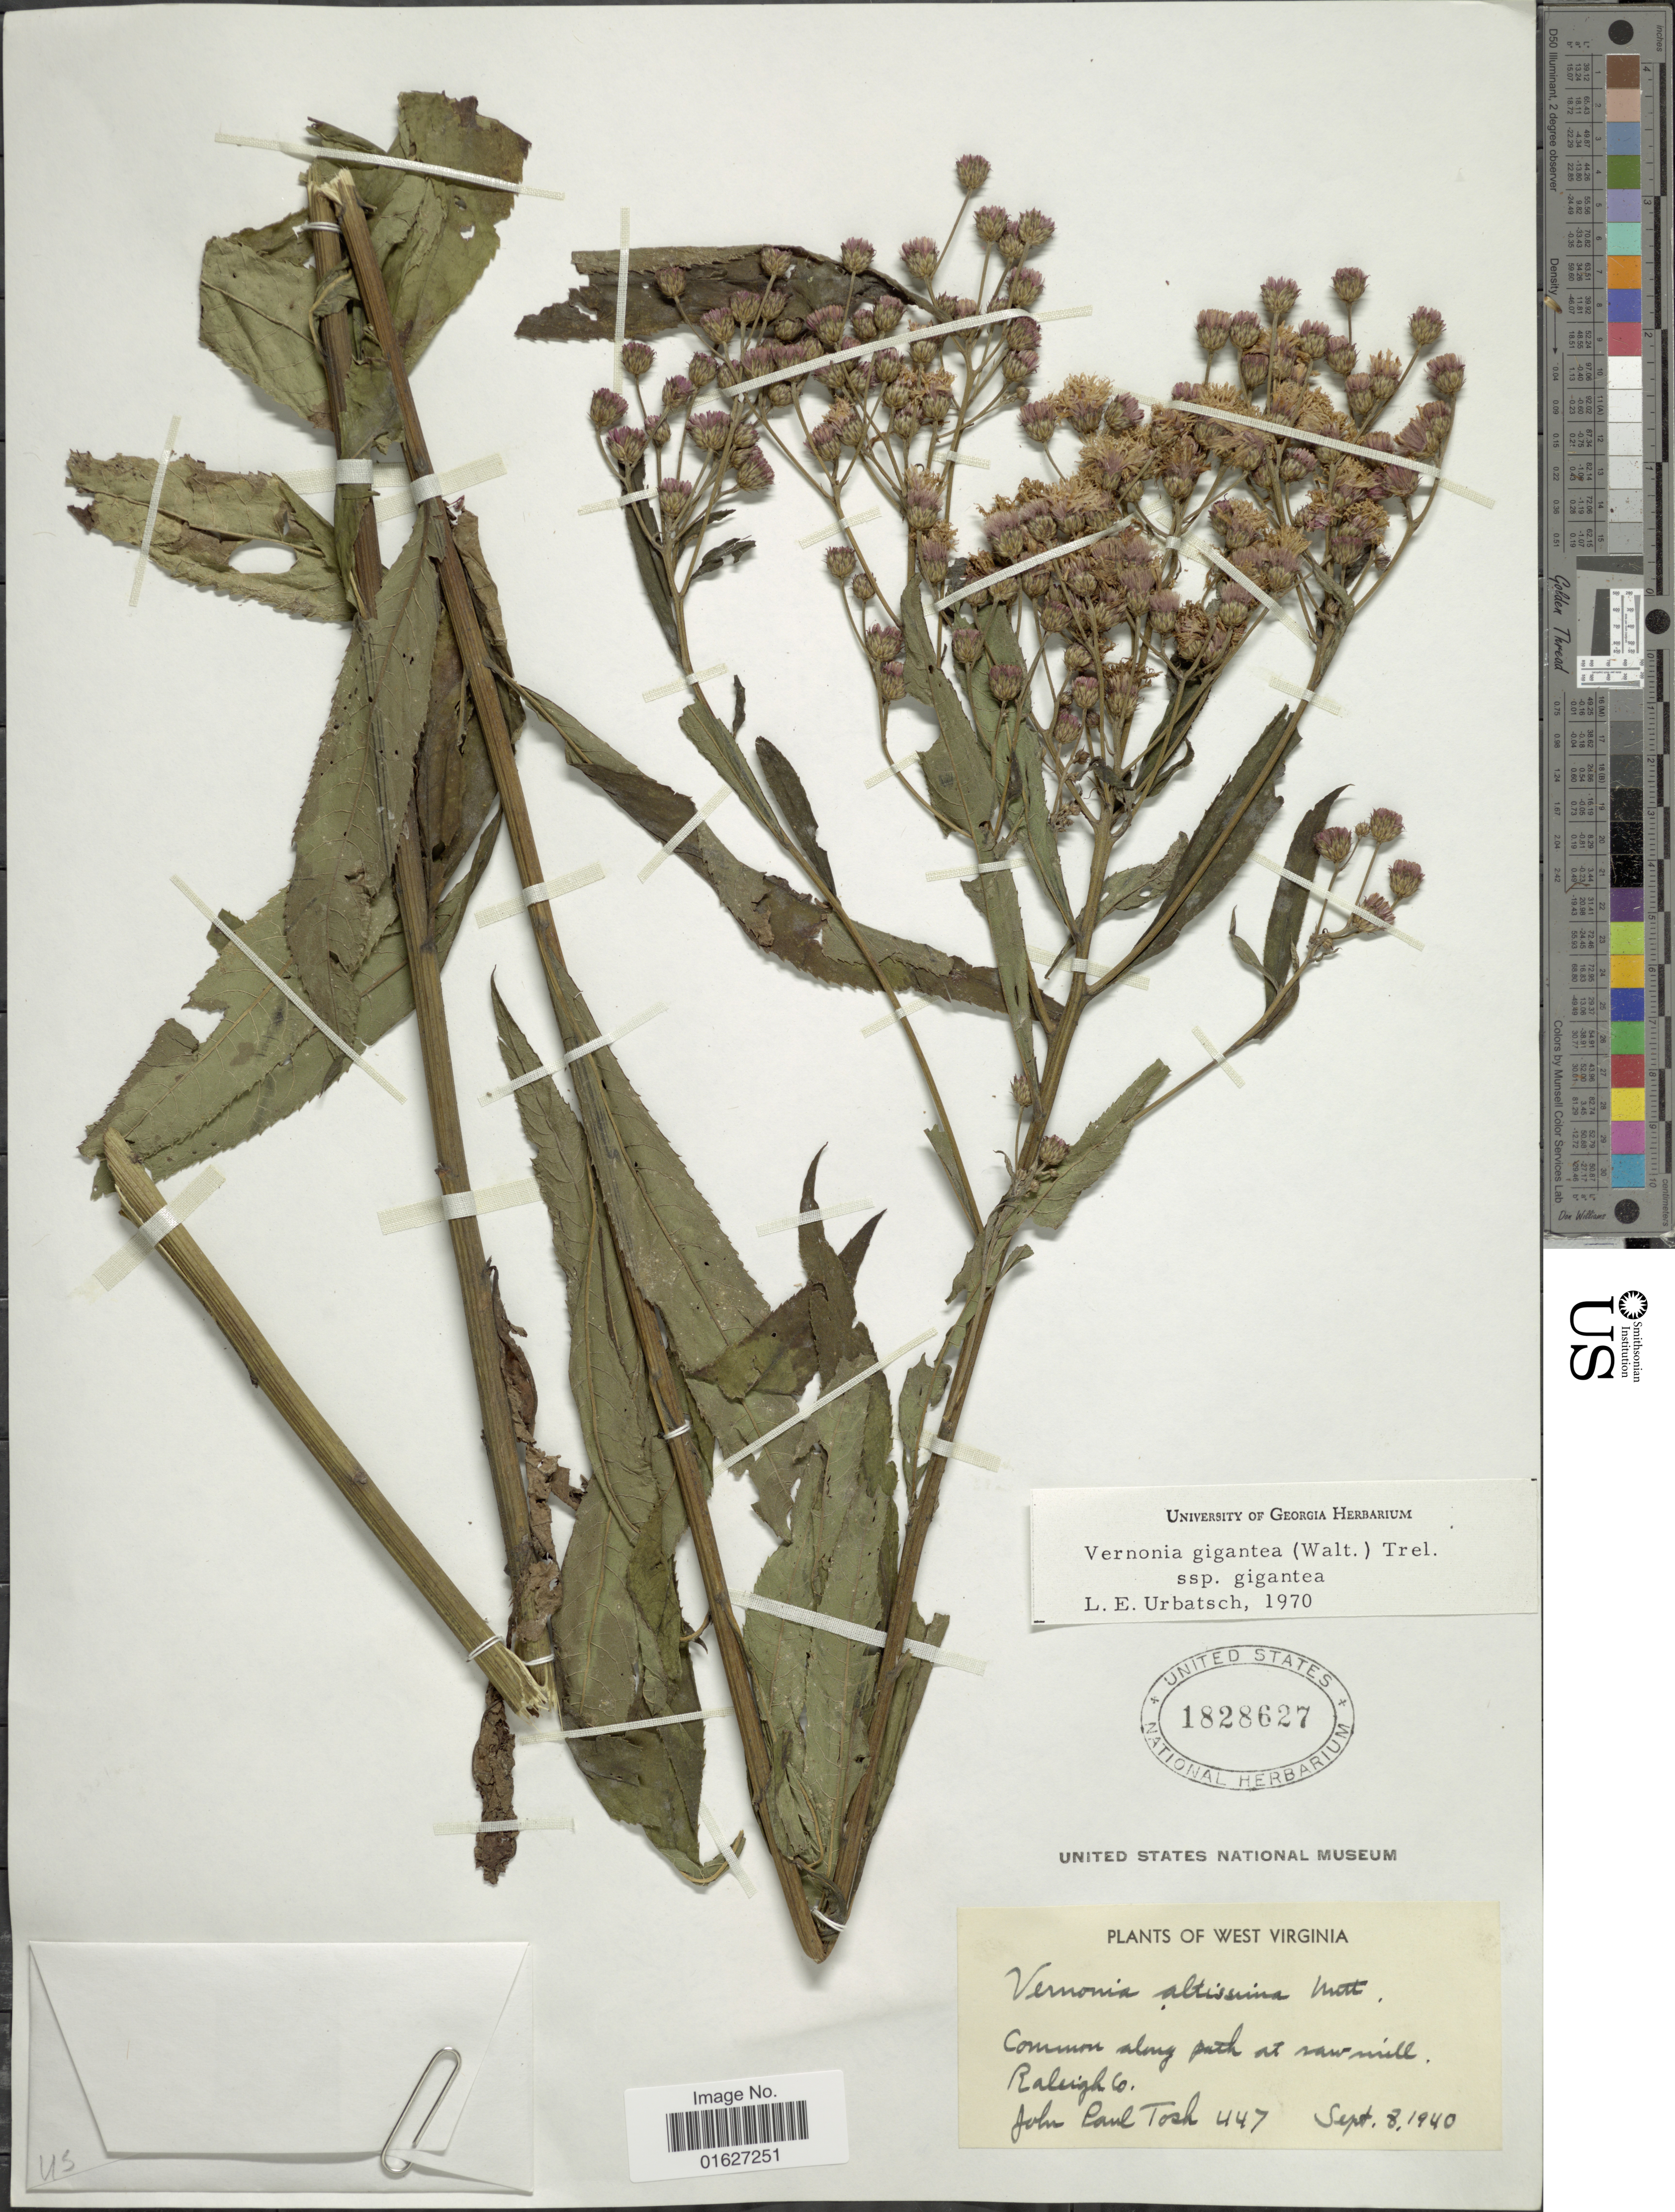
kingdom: Plantae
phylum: Tracheophyta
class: Magnoliopsida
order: Asterales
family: Asteraceae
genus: Vernonia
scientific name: Vernonia gigantea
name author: (Walter) Trel.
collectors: J. Tosh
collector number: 447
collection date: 1940-09-08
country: United States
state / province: West Virginia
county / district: Raleigh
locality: West Virginia. Common along path at saw mill. Raleigh Co.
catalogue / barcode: US 1828627